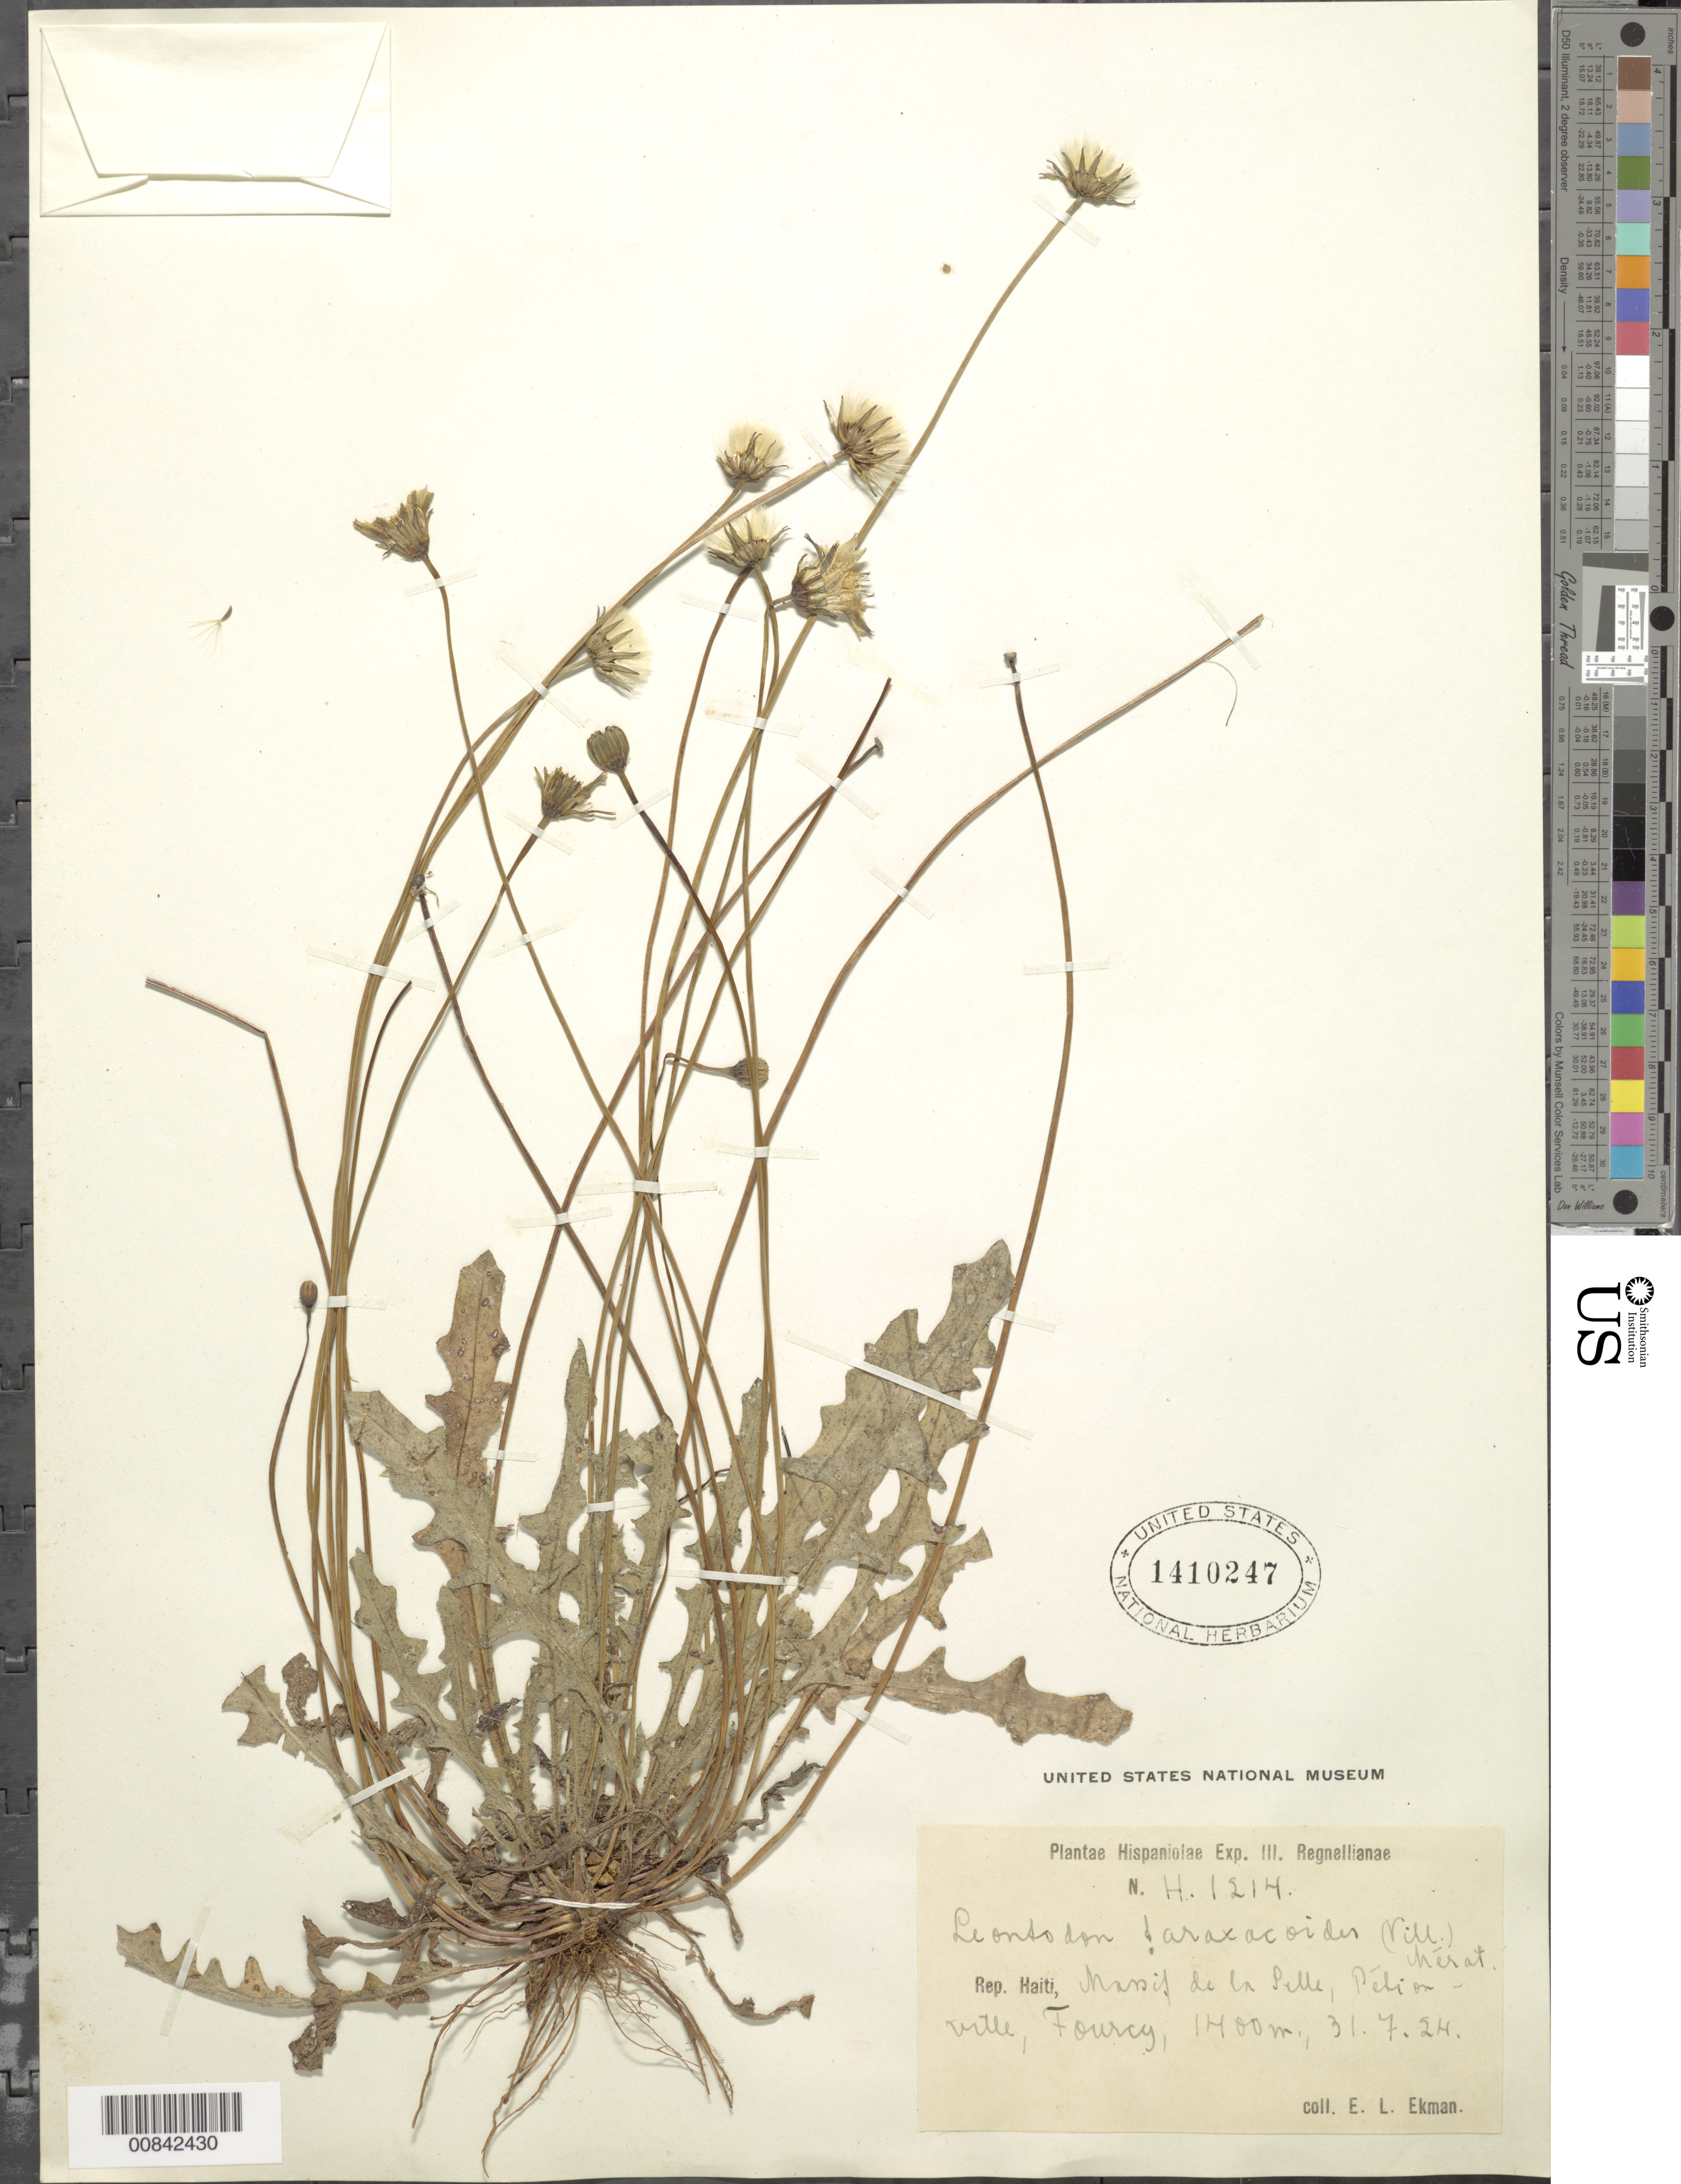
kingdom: Plantae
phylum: Tracheophyta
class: Magnoliopsida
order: Asterales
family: Asteraceae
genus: Leontodon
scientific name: Leontodon hirtus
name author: L.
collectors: E. L. Ekman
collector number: H 1214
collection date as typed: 31 Jul 1924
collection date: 1924-07-31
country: Haiti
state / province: Ouest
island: Hispaniola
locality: Massif de la Selle, Pétionville, Fourcy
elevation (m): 1400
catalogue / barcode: US 1410247